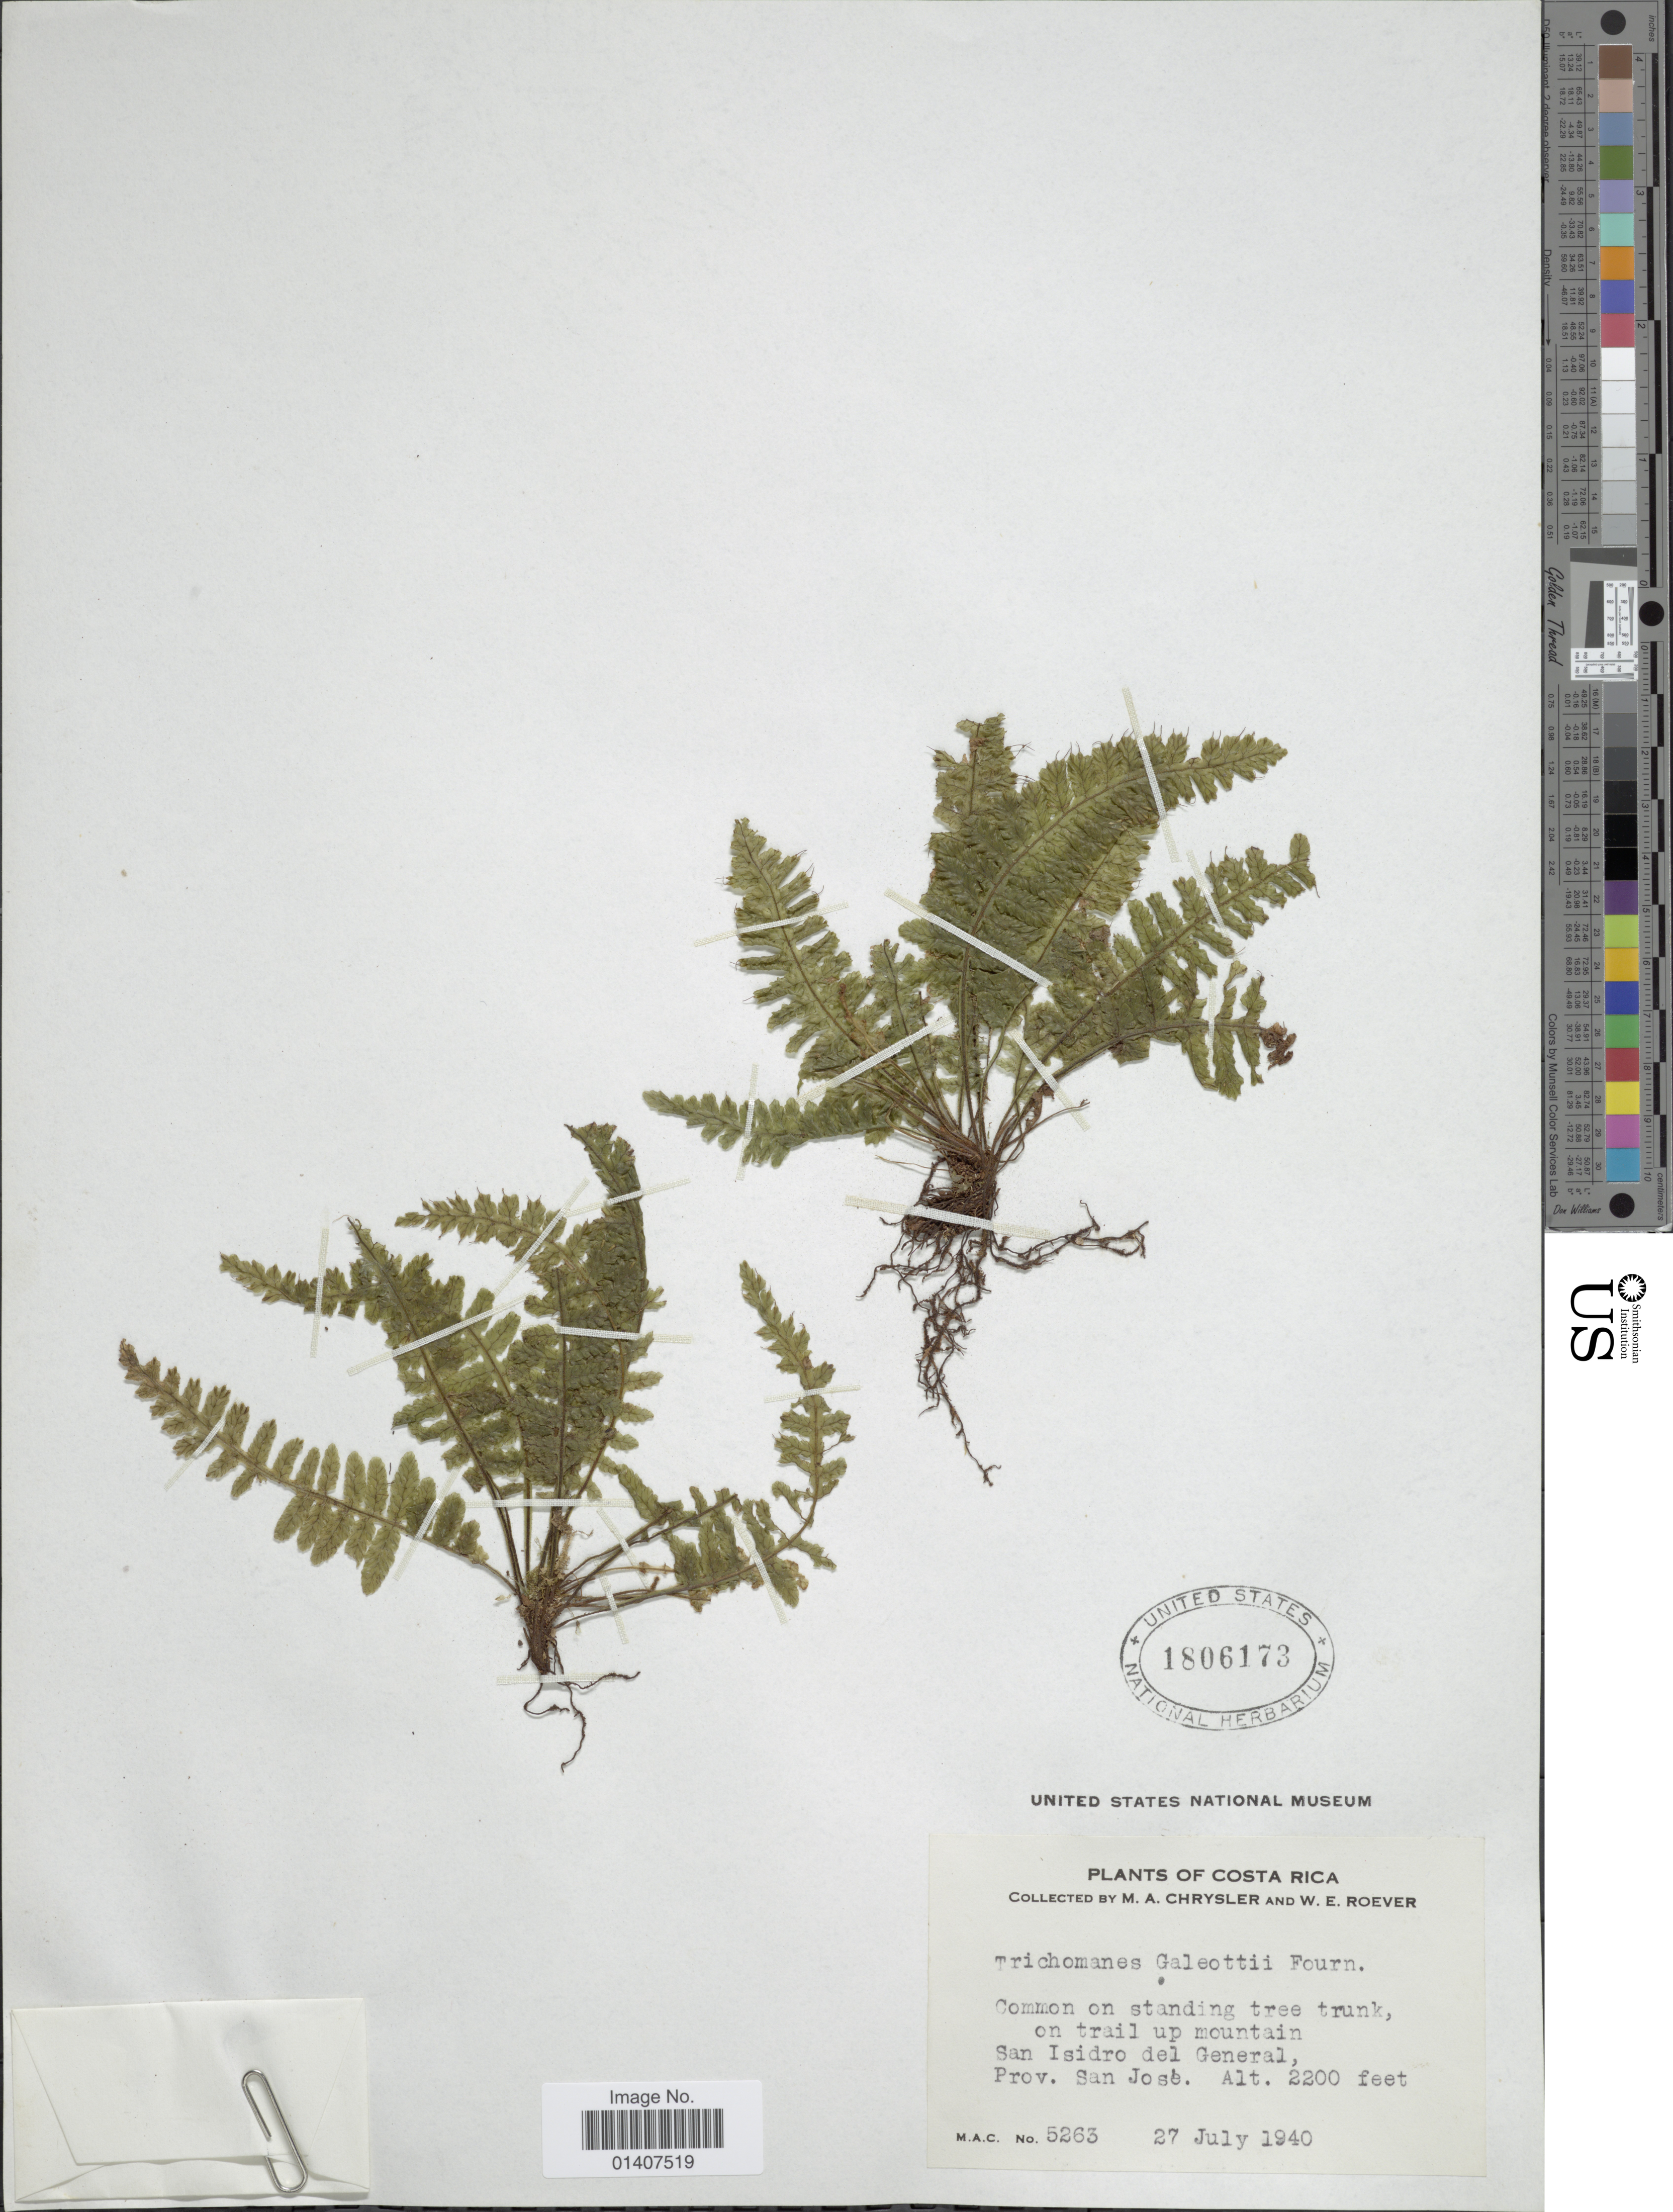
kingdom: Plantae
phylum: Tracheophyta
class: Polypodiopsida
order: Hymenophyllales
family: Hymenophyllaceae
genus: Trichomanes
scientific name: Trichomanes galeottii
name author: E. Fourn.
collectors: M. A. Chrysler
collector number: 5263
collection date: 1940-07-27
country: Costa Rica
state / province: San José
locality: Common on standing tree trunk, on trail up mountain San Isidro del General, Prov. San José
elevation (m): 671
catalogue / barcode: US 1806173